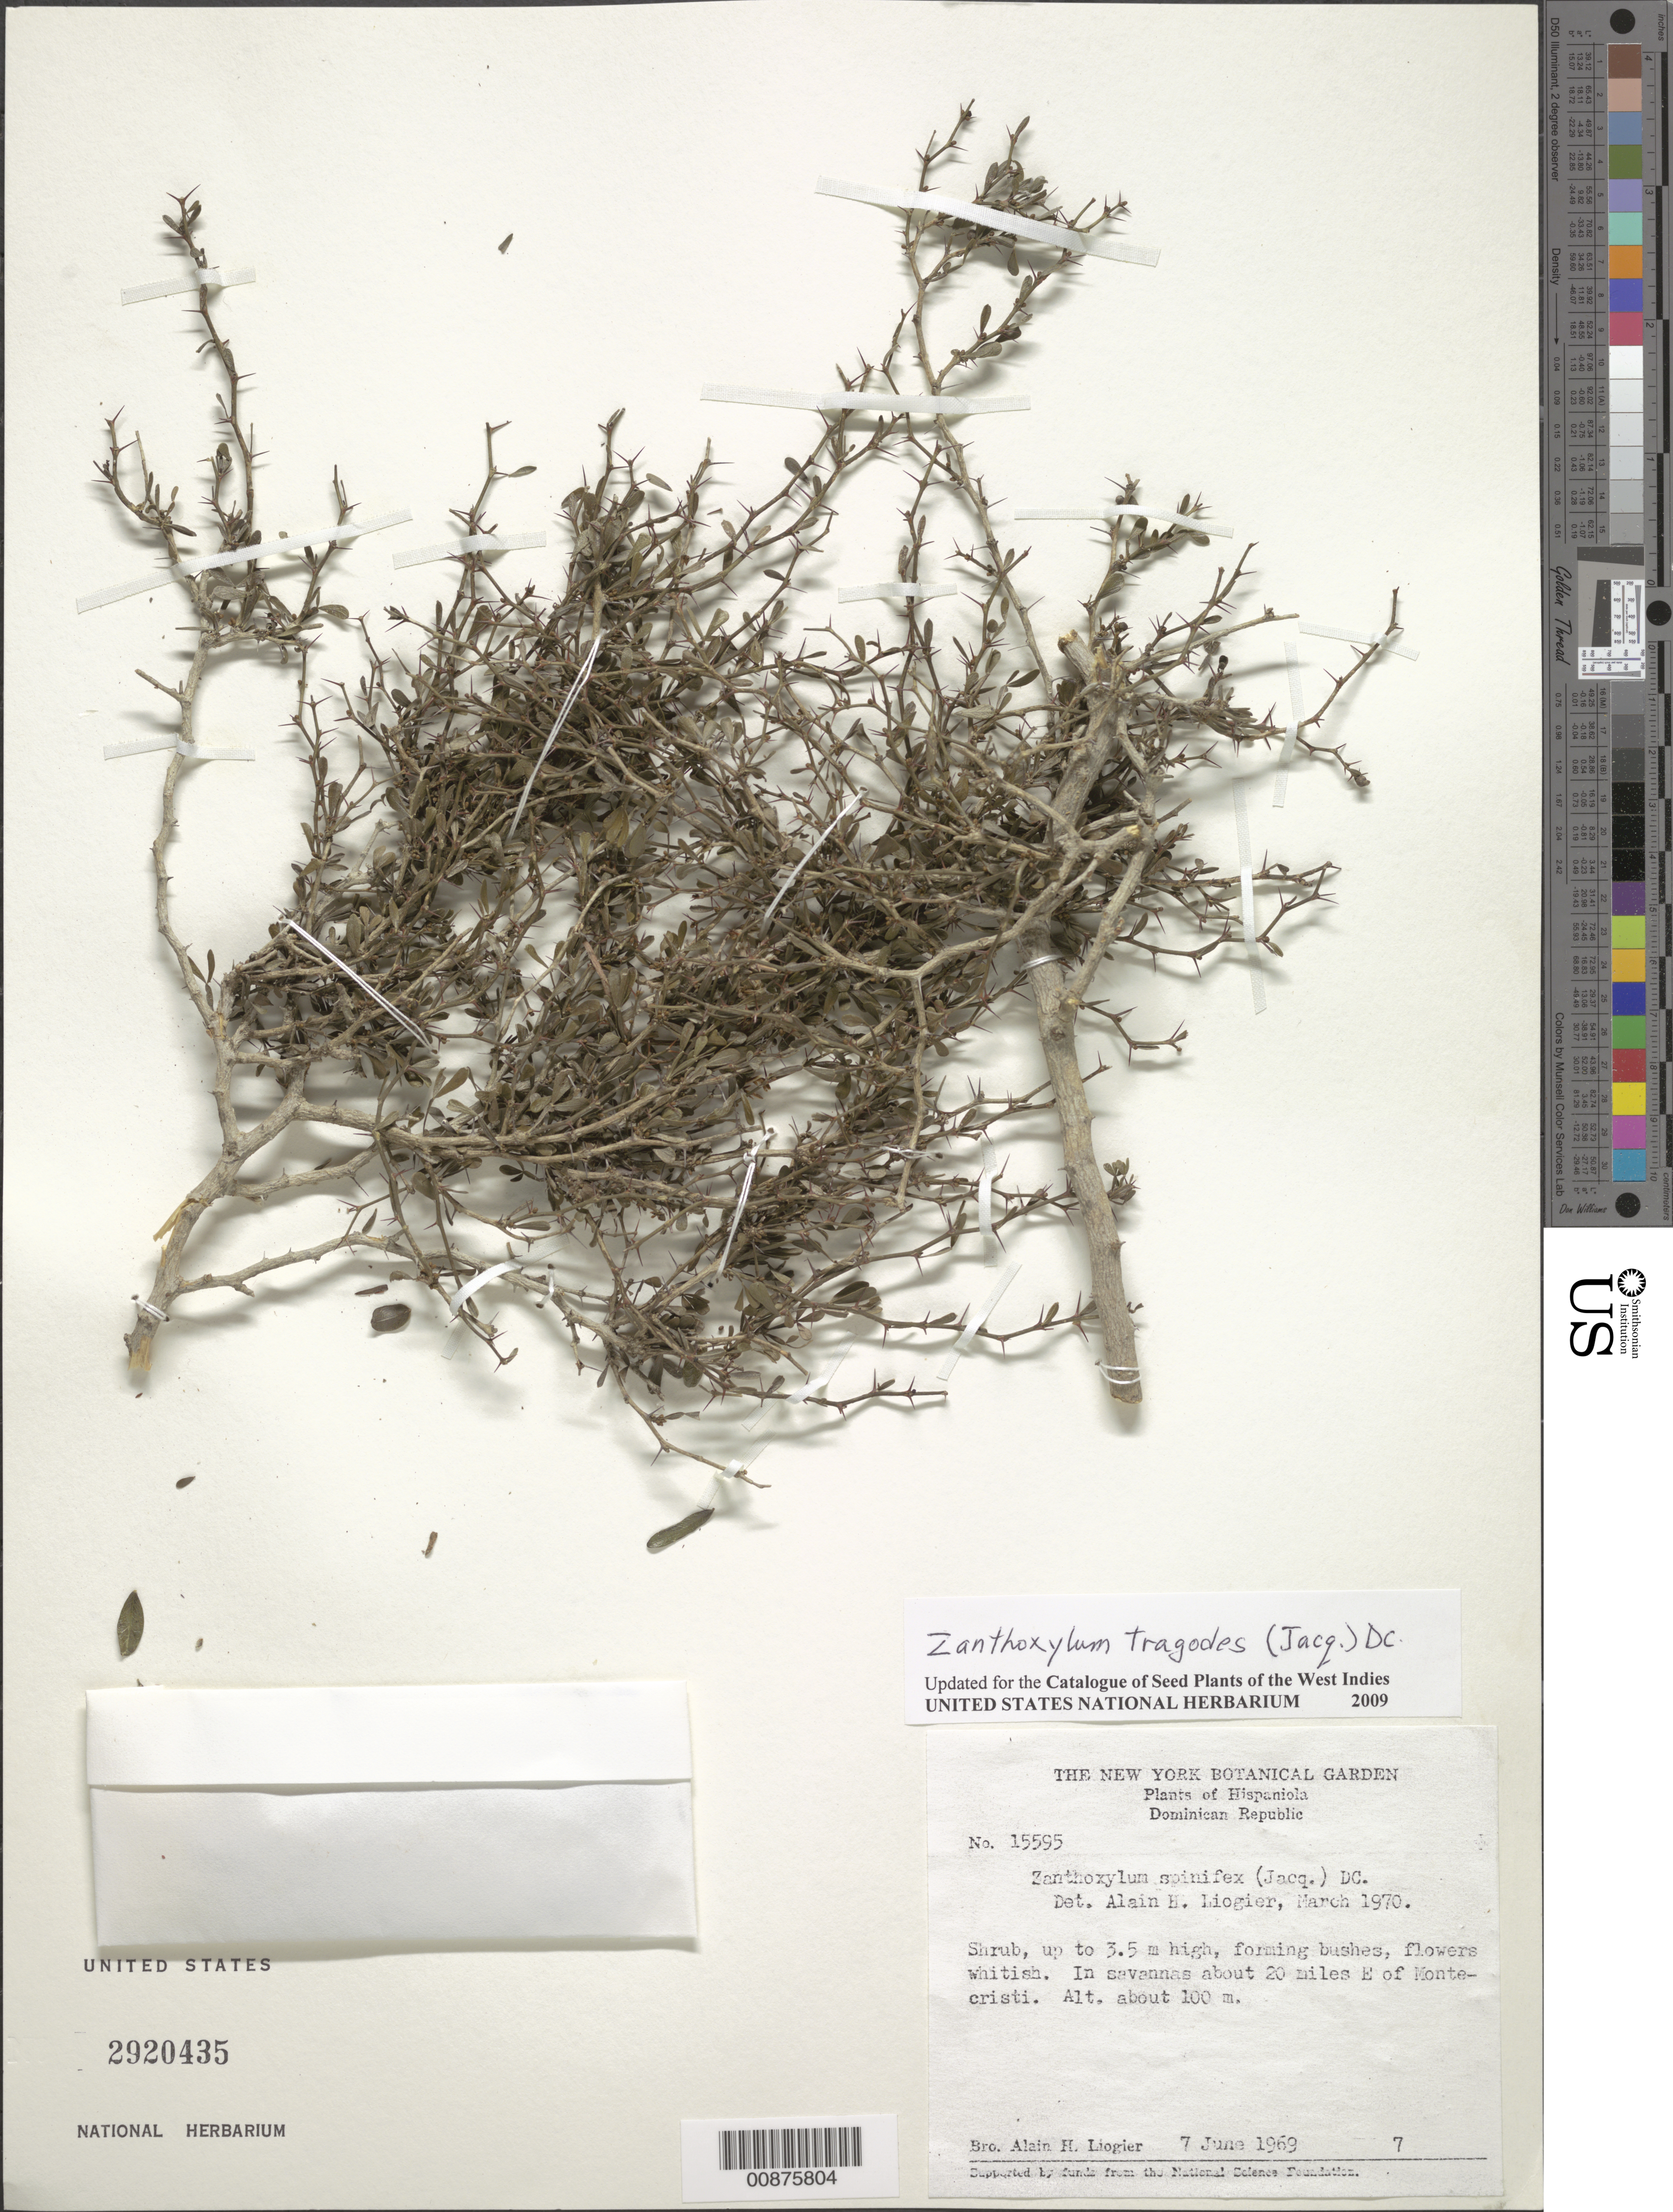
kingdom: Plantae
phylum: Tracheophyta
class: Magnoliopsida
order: Sapindales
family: Rutaceae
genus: Zanthoxylum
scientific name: Zanthoxylum tragodes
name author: (L.) DC.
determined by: Liogier, Alain H.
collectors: A. H. Liogier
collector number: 15595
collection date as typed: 07 Jun 1969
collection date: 1969-06-07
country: Dominican Republic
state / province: Monte Cristi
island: Hispaniola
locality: About 20miles E of Montecristi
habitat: In savannas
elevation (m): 100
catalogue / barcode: US 2920435